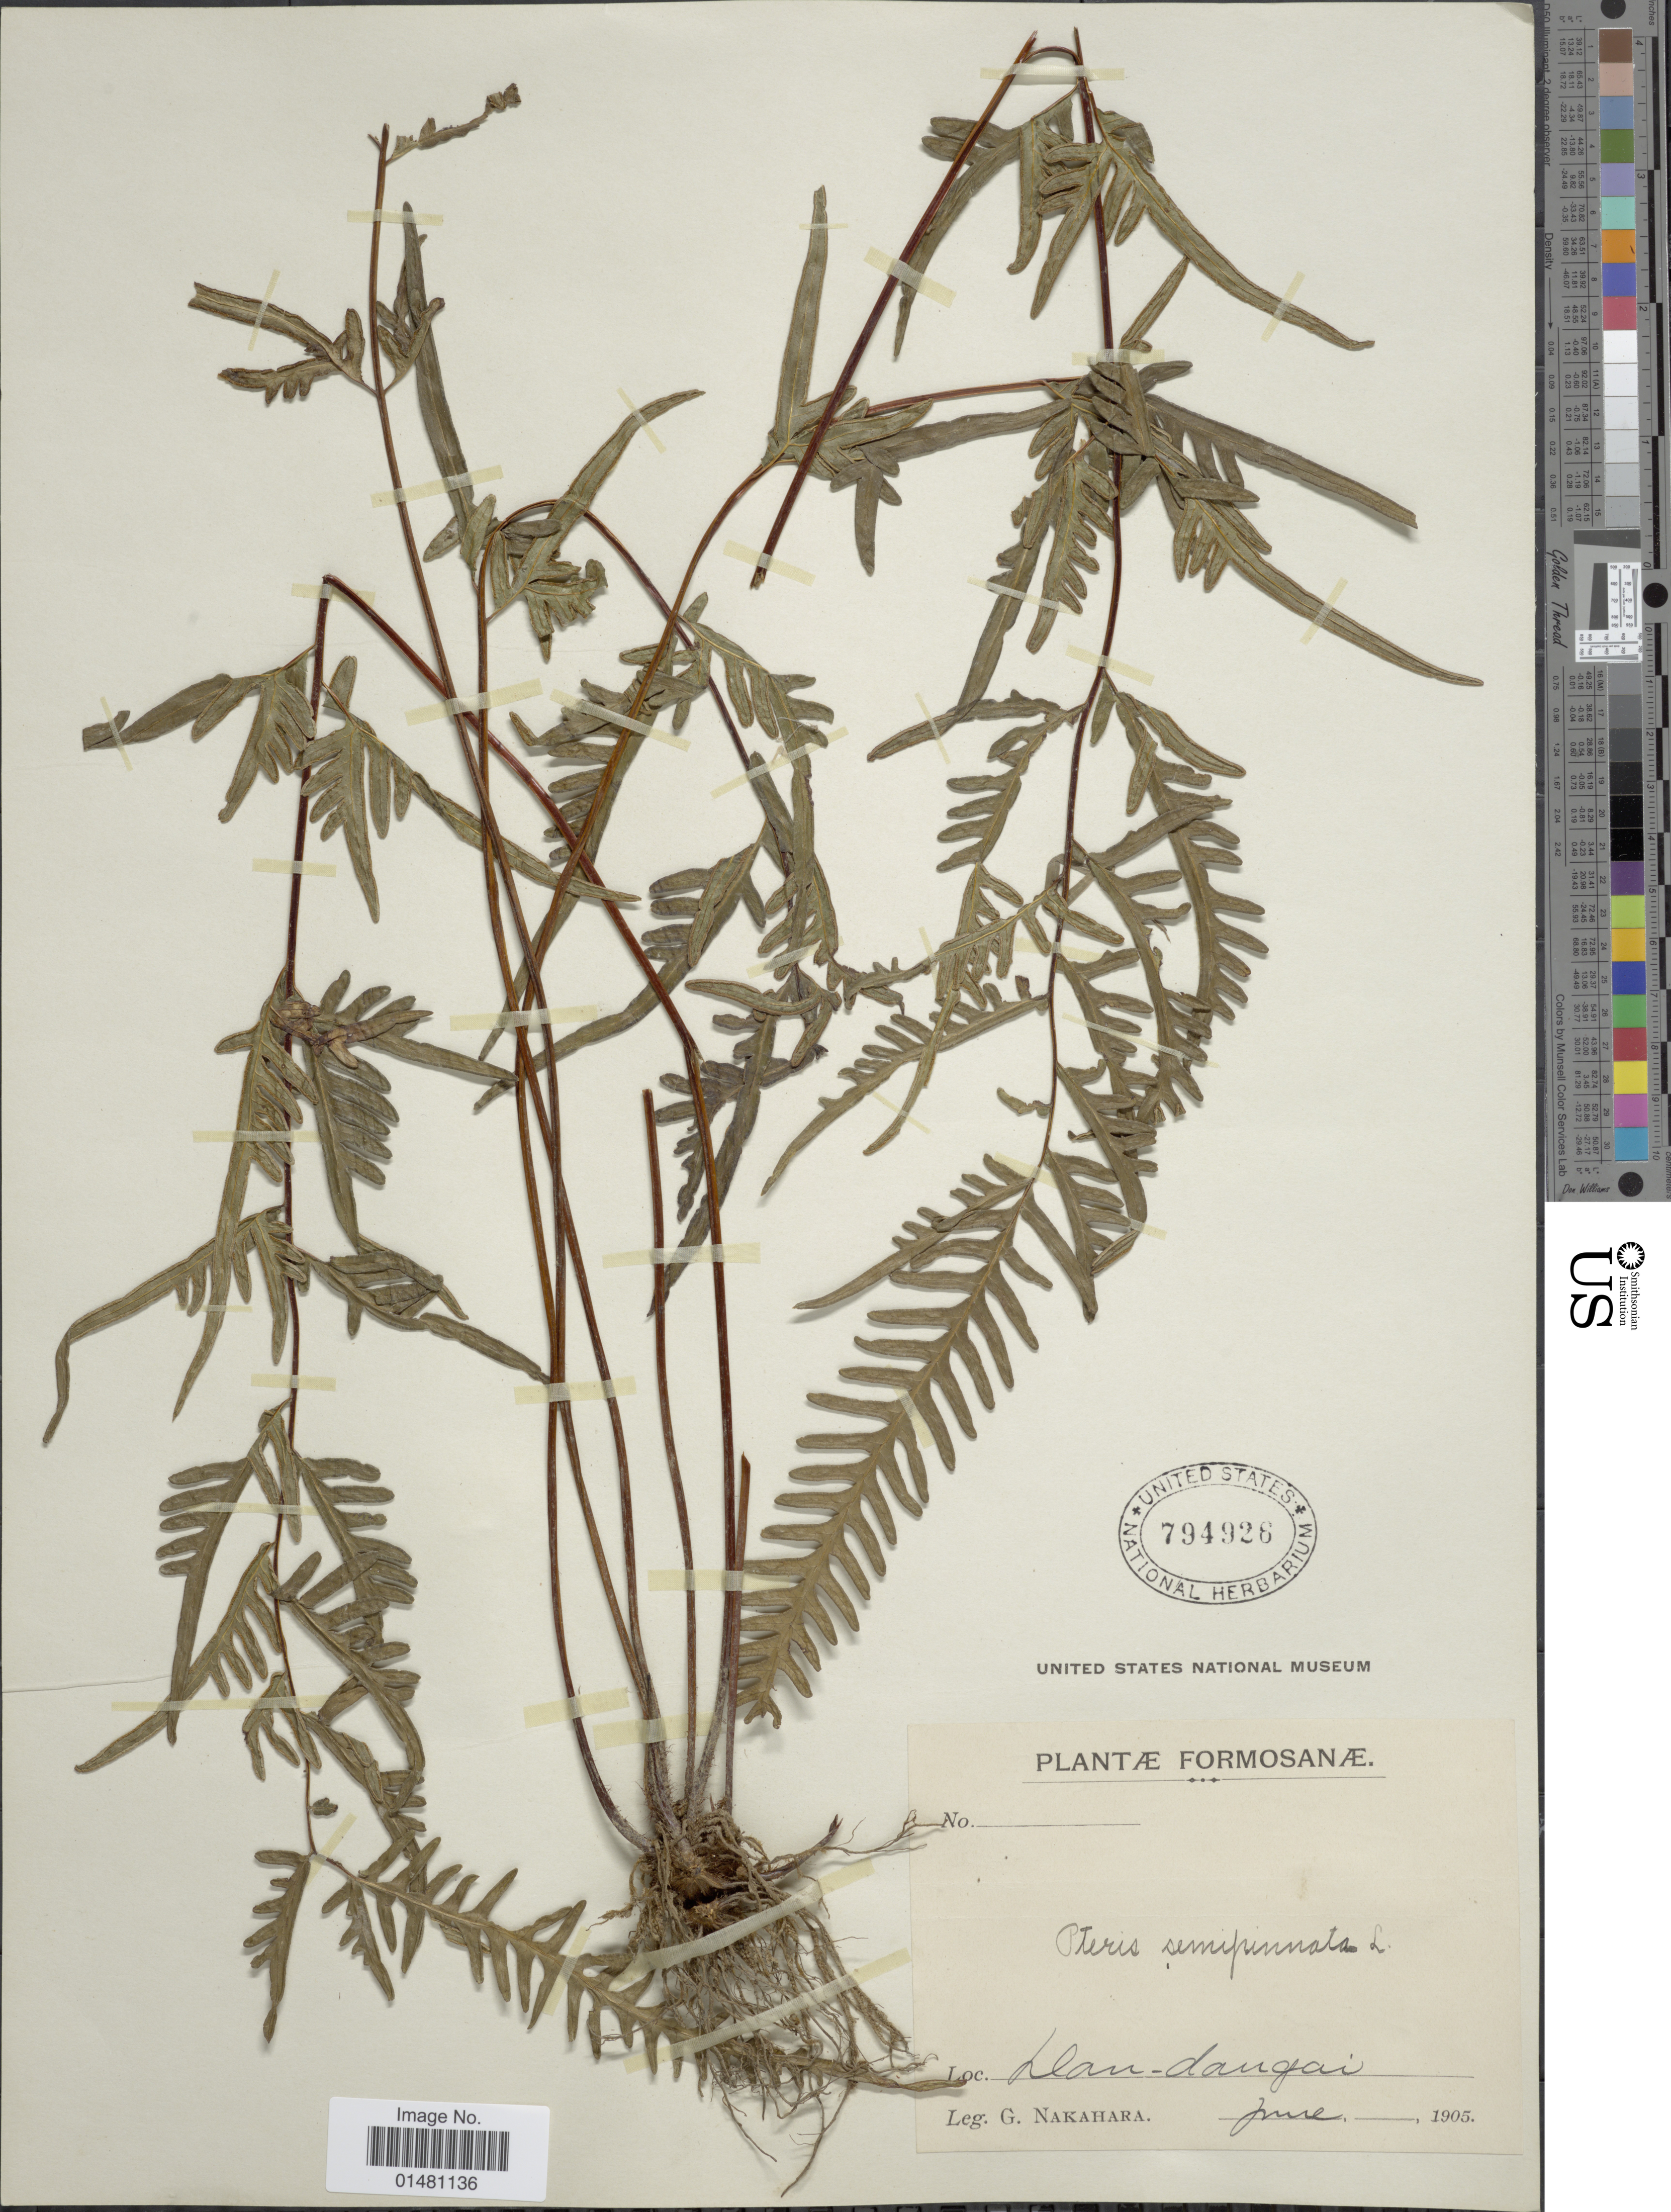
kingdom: Plantae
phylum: Tracheophyta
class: Polypodiopsida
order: Polypodiales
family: Pteridaceae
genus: Pteris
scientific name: Pteris semipinnata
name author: L.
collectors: G. Nakahara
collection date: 1905-06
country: Taiwan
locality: Formosanæ, Dan-dangai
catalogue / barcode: US 794926